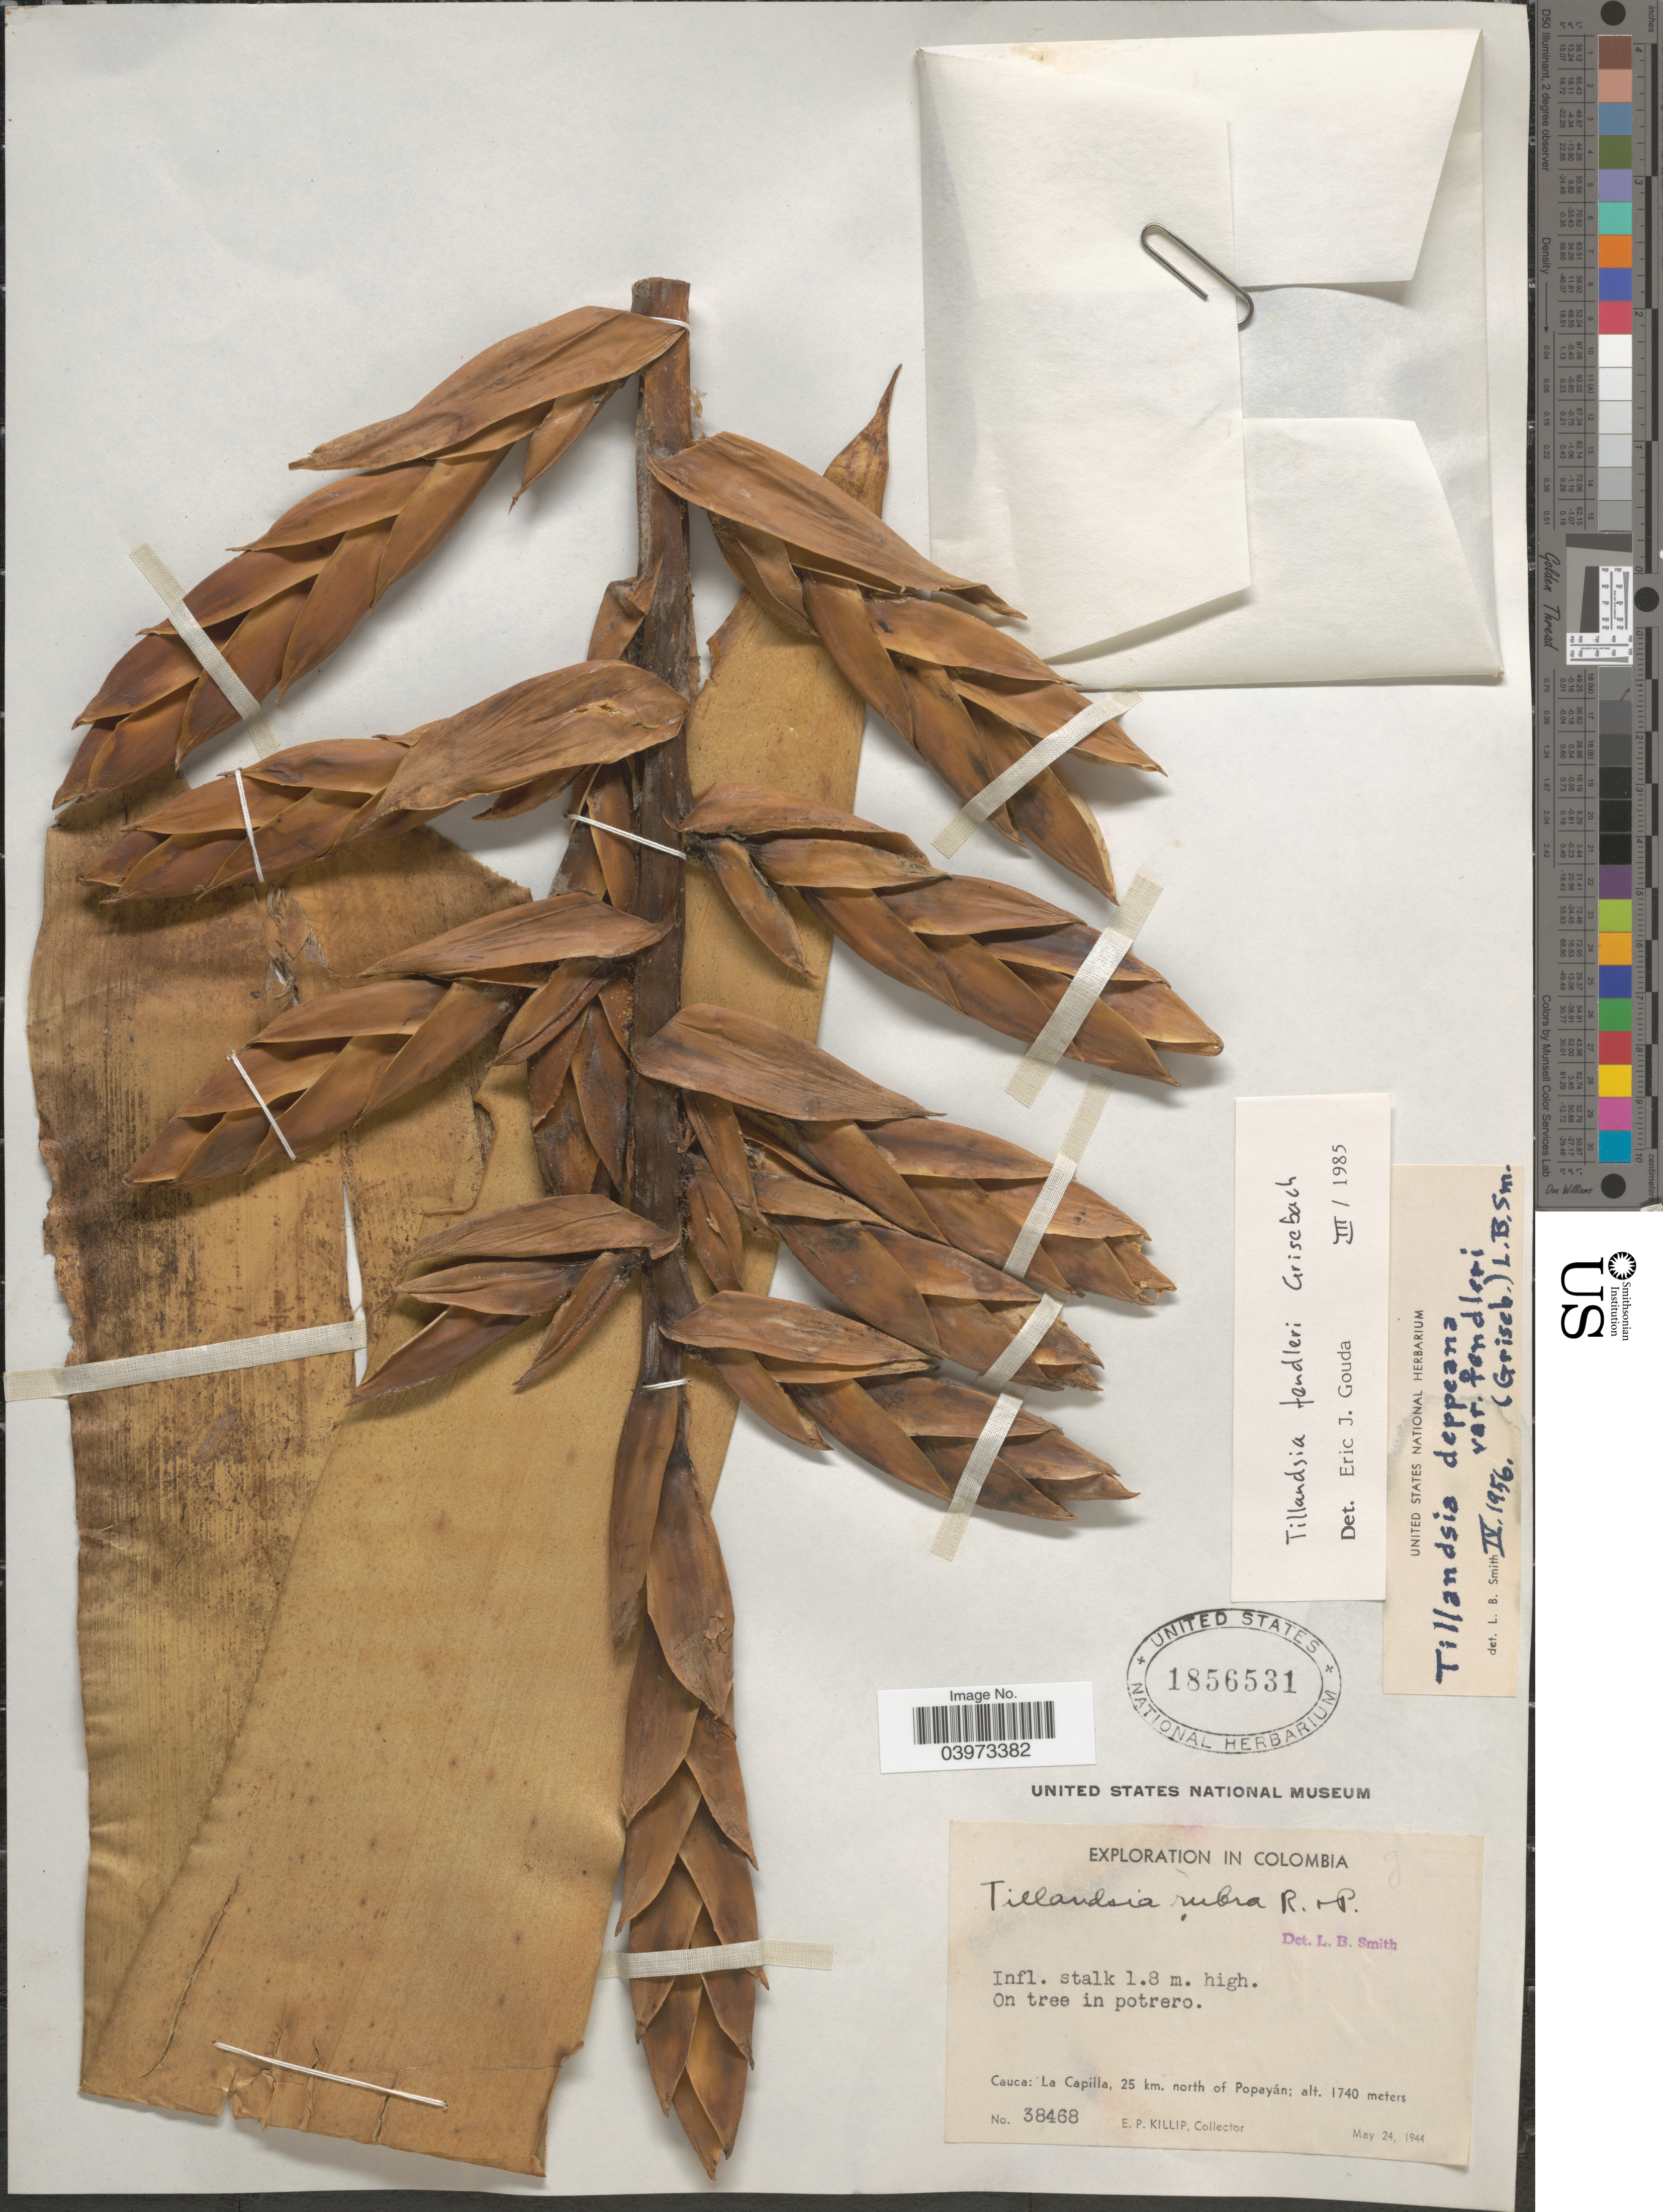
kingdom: Plantae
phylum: Tracheophyta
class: Liliopsida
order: Poales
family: Bromeliaceae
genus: Tillandsia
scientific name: Tillandsia fendleri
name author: Griseb.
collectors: E. P. Killip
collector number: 38468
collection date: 1944-05-24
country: Colombia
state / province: Cauca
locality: Exploration in Colombia. La Capilla, 25 km. north of Popayán.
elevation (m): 1740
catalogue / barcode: US 1856531